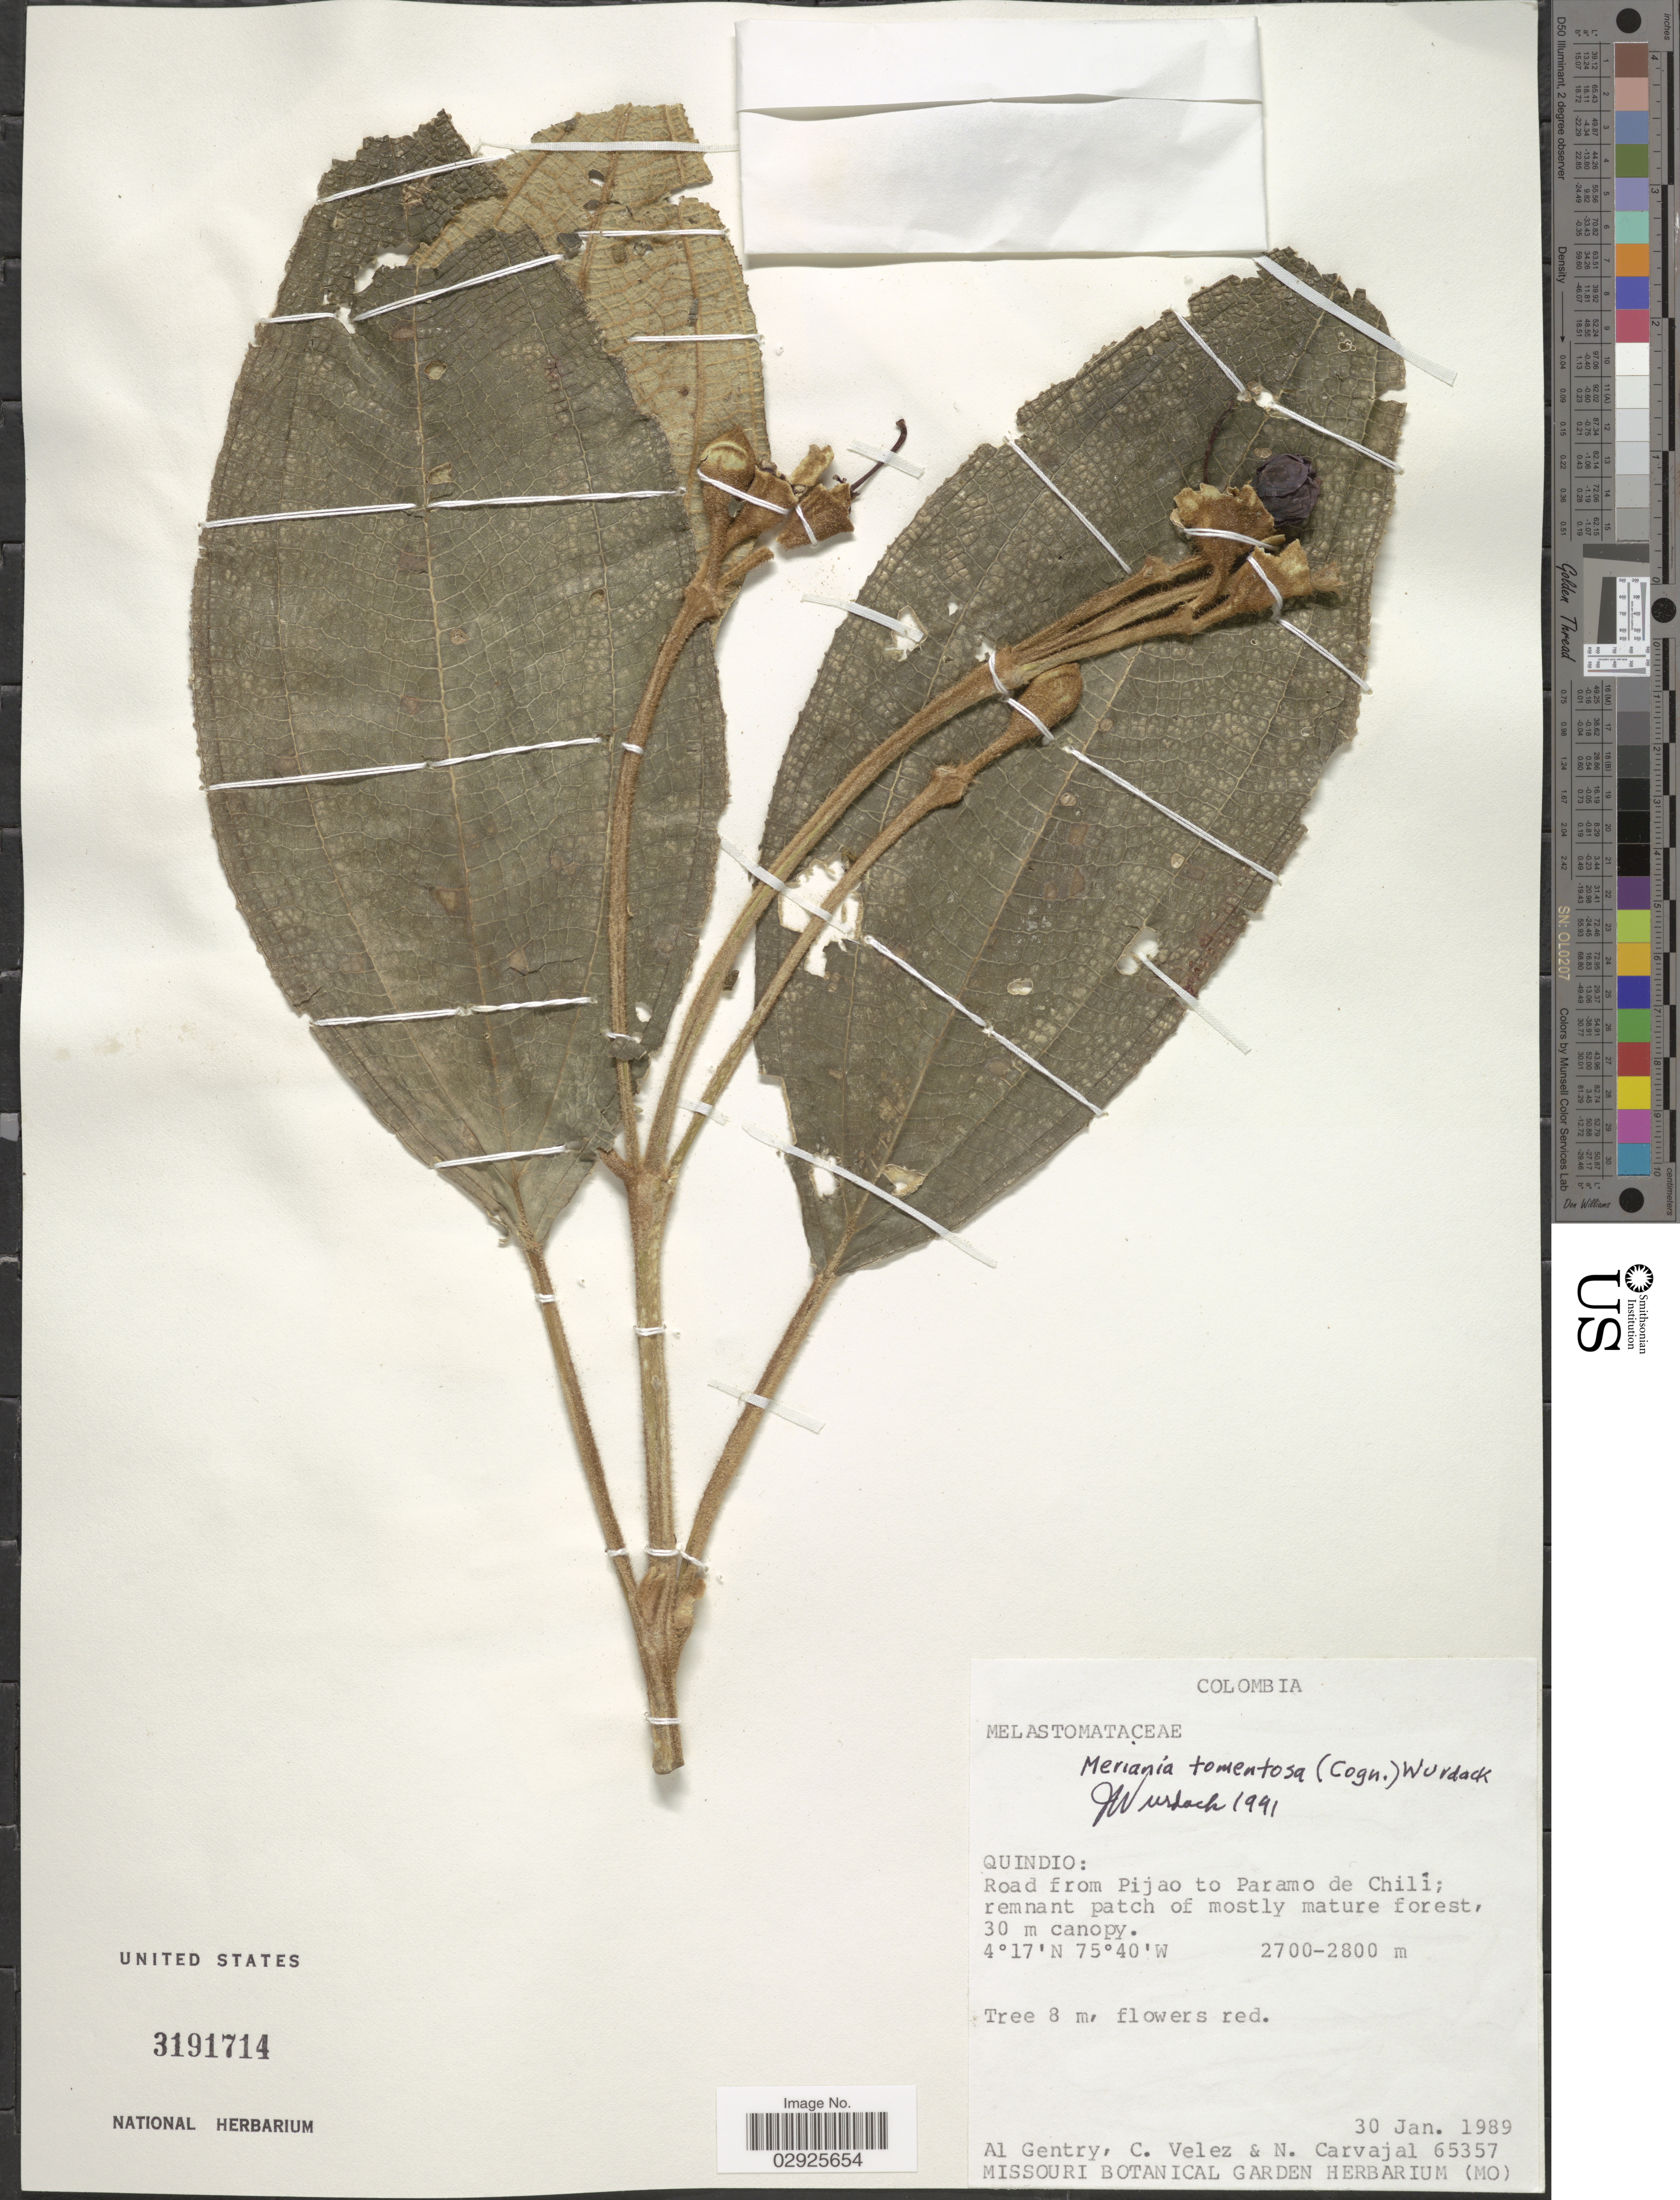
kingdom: Plantae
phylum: Tracheophyta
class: Magnoliopsida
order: Myrtales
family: Melastomataceae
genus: Meriania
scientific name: Meriania tomentosa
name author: (Cogn.) Wurdack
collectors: A. H. Gentry, C. Velez & N. Carvajal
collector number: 65357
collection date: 1989-01-30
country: Colombia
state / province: Quindío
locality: Road from Pijao to Paramo de Chilí.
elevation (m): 2700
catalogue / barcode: US 3191714